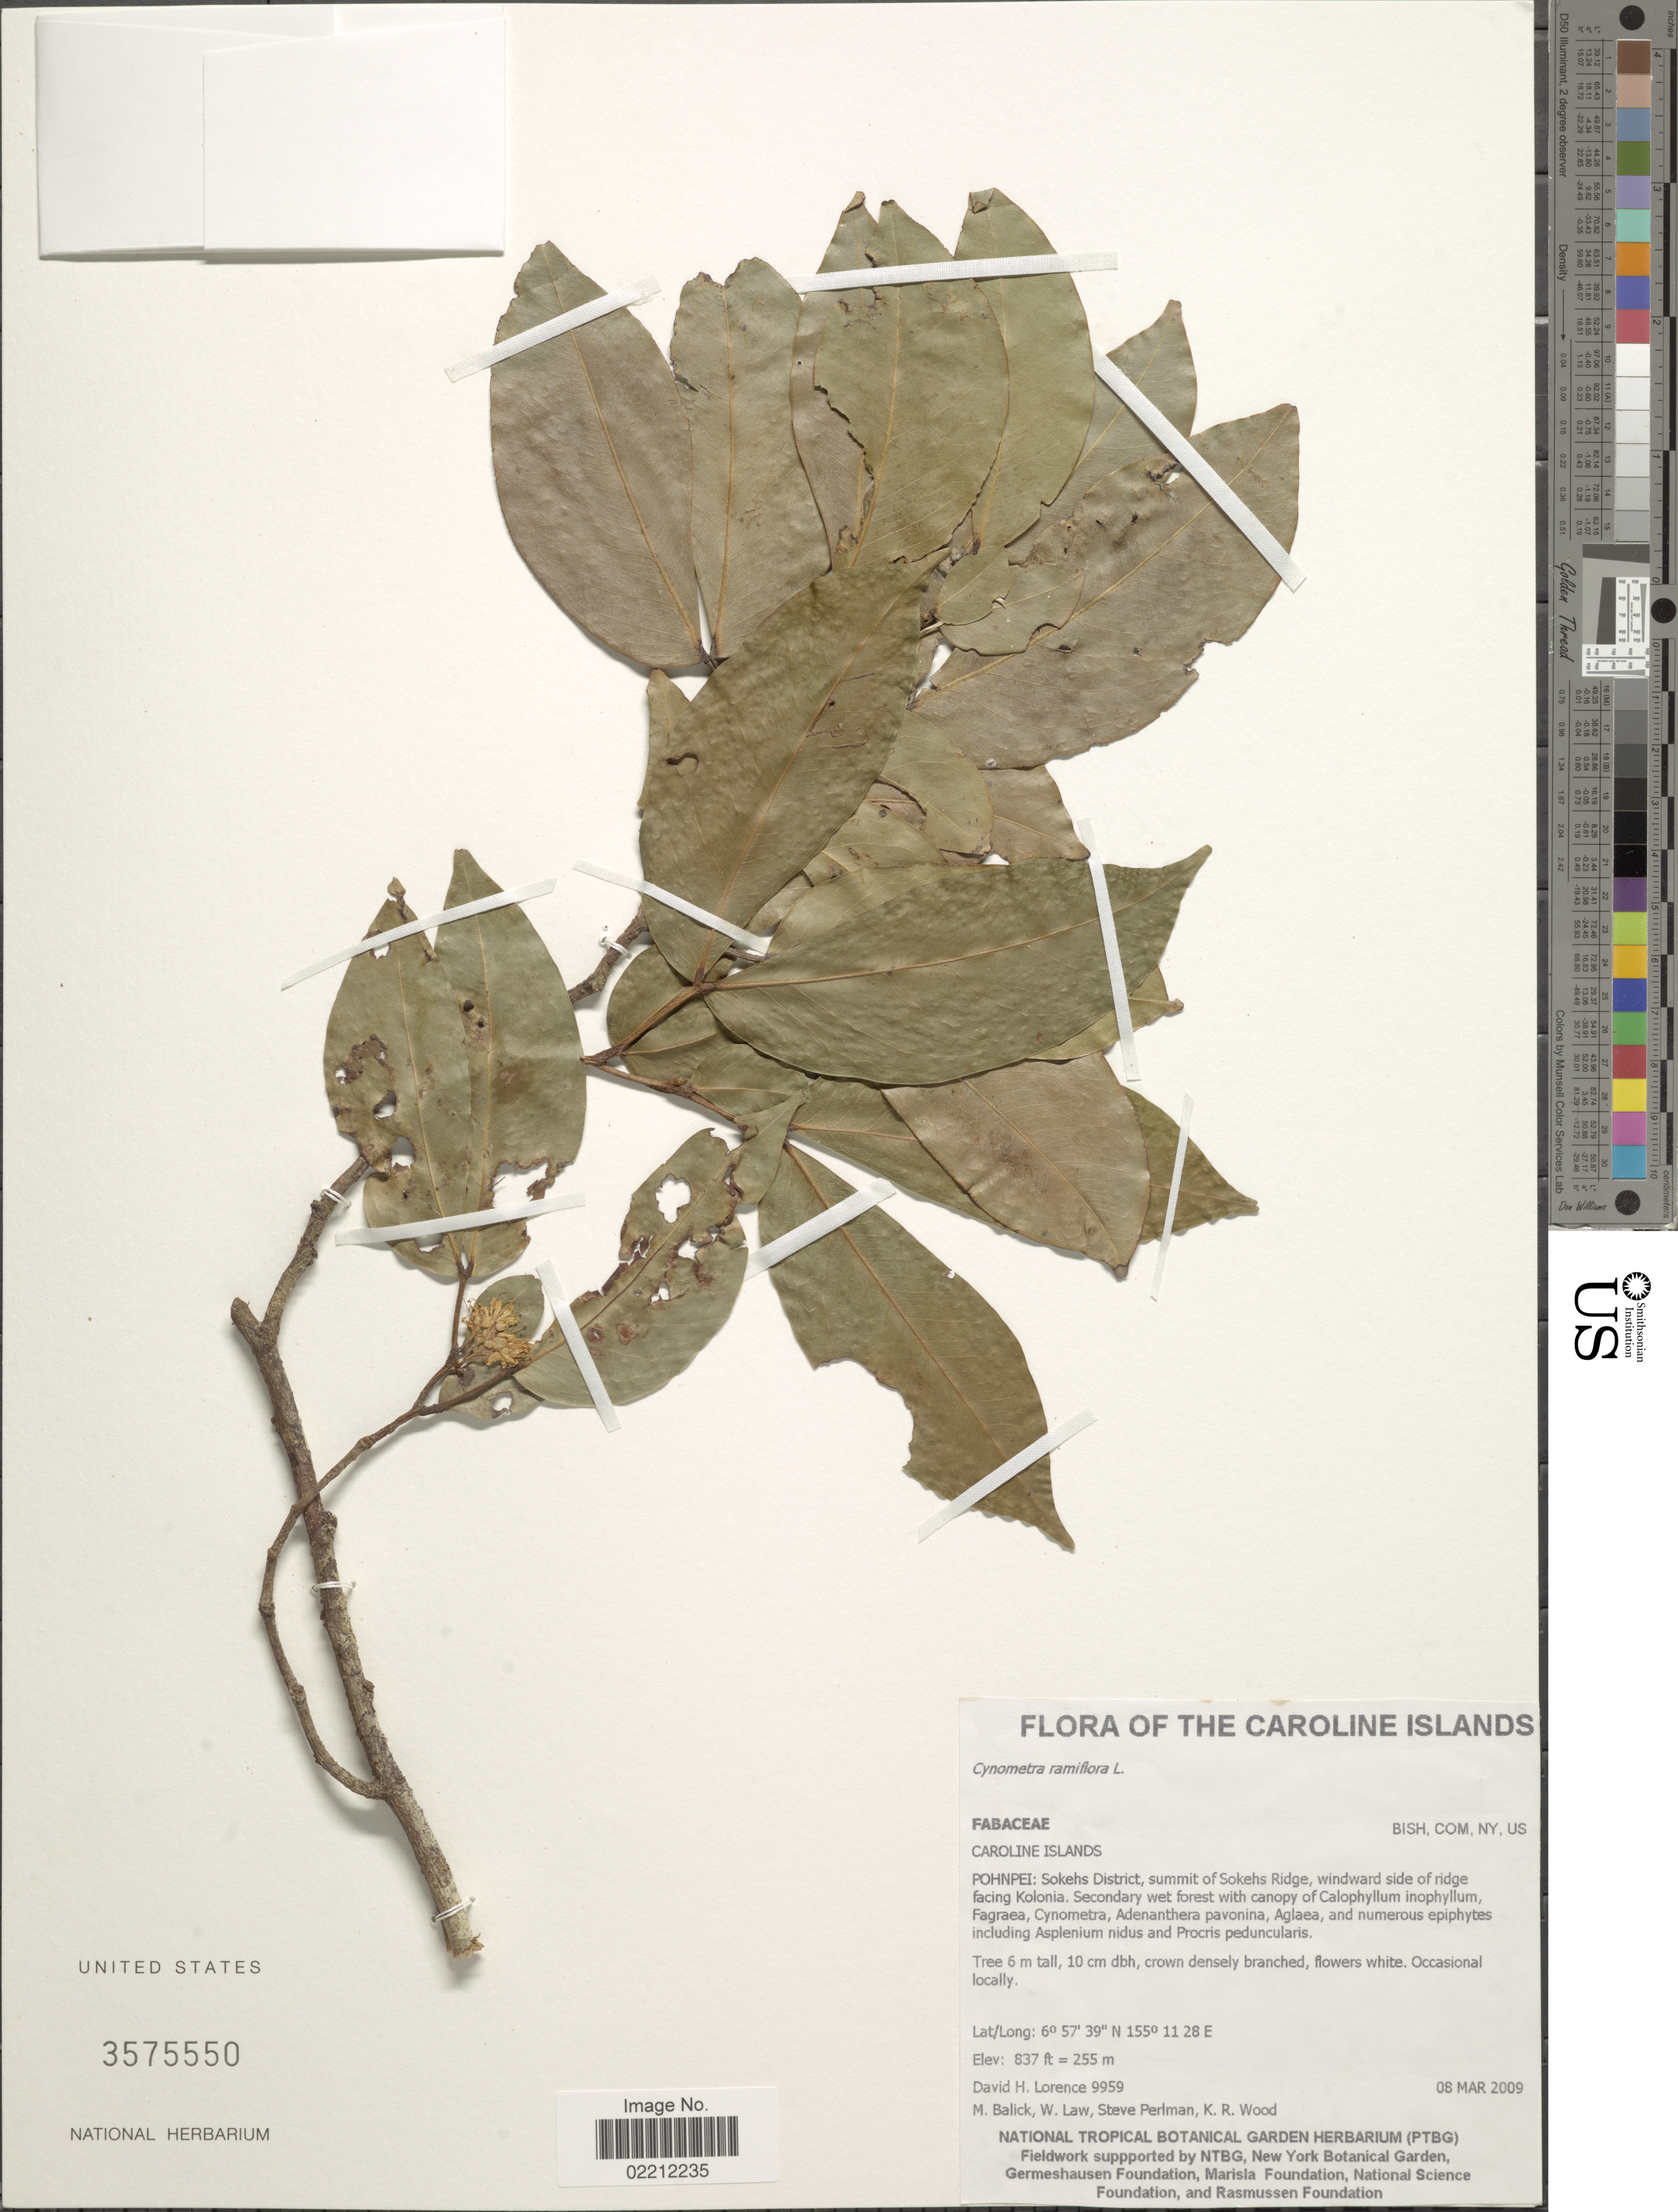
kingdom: Plantae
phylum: Tracheophyta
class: Magnoliopsida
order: Fabales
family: Fabaceae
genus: Cynometra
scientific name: Cynometra ramiflora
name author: L.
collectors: D. Lorence, M. Balick, W. Law, S. Perlman & K. R. Wood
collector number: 9959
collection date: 2009-03-08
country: Micronesia, Federated States of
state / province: Pohnpei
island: Pohnpei [Ponape]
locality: Caroline Islands, Pohnpei: Sokehs District, summit of Sokehs Ridge , windward side of ridge facing Kolonia.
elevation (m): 255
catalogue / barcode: US 3575550